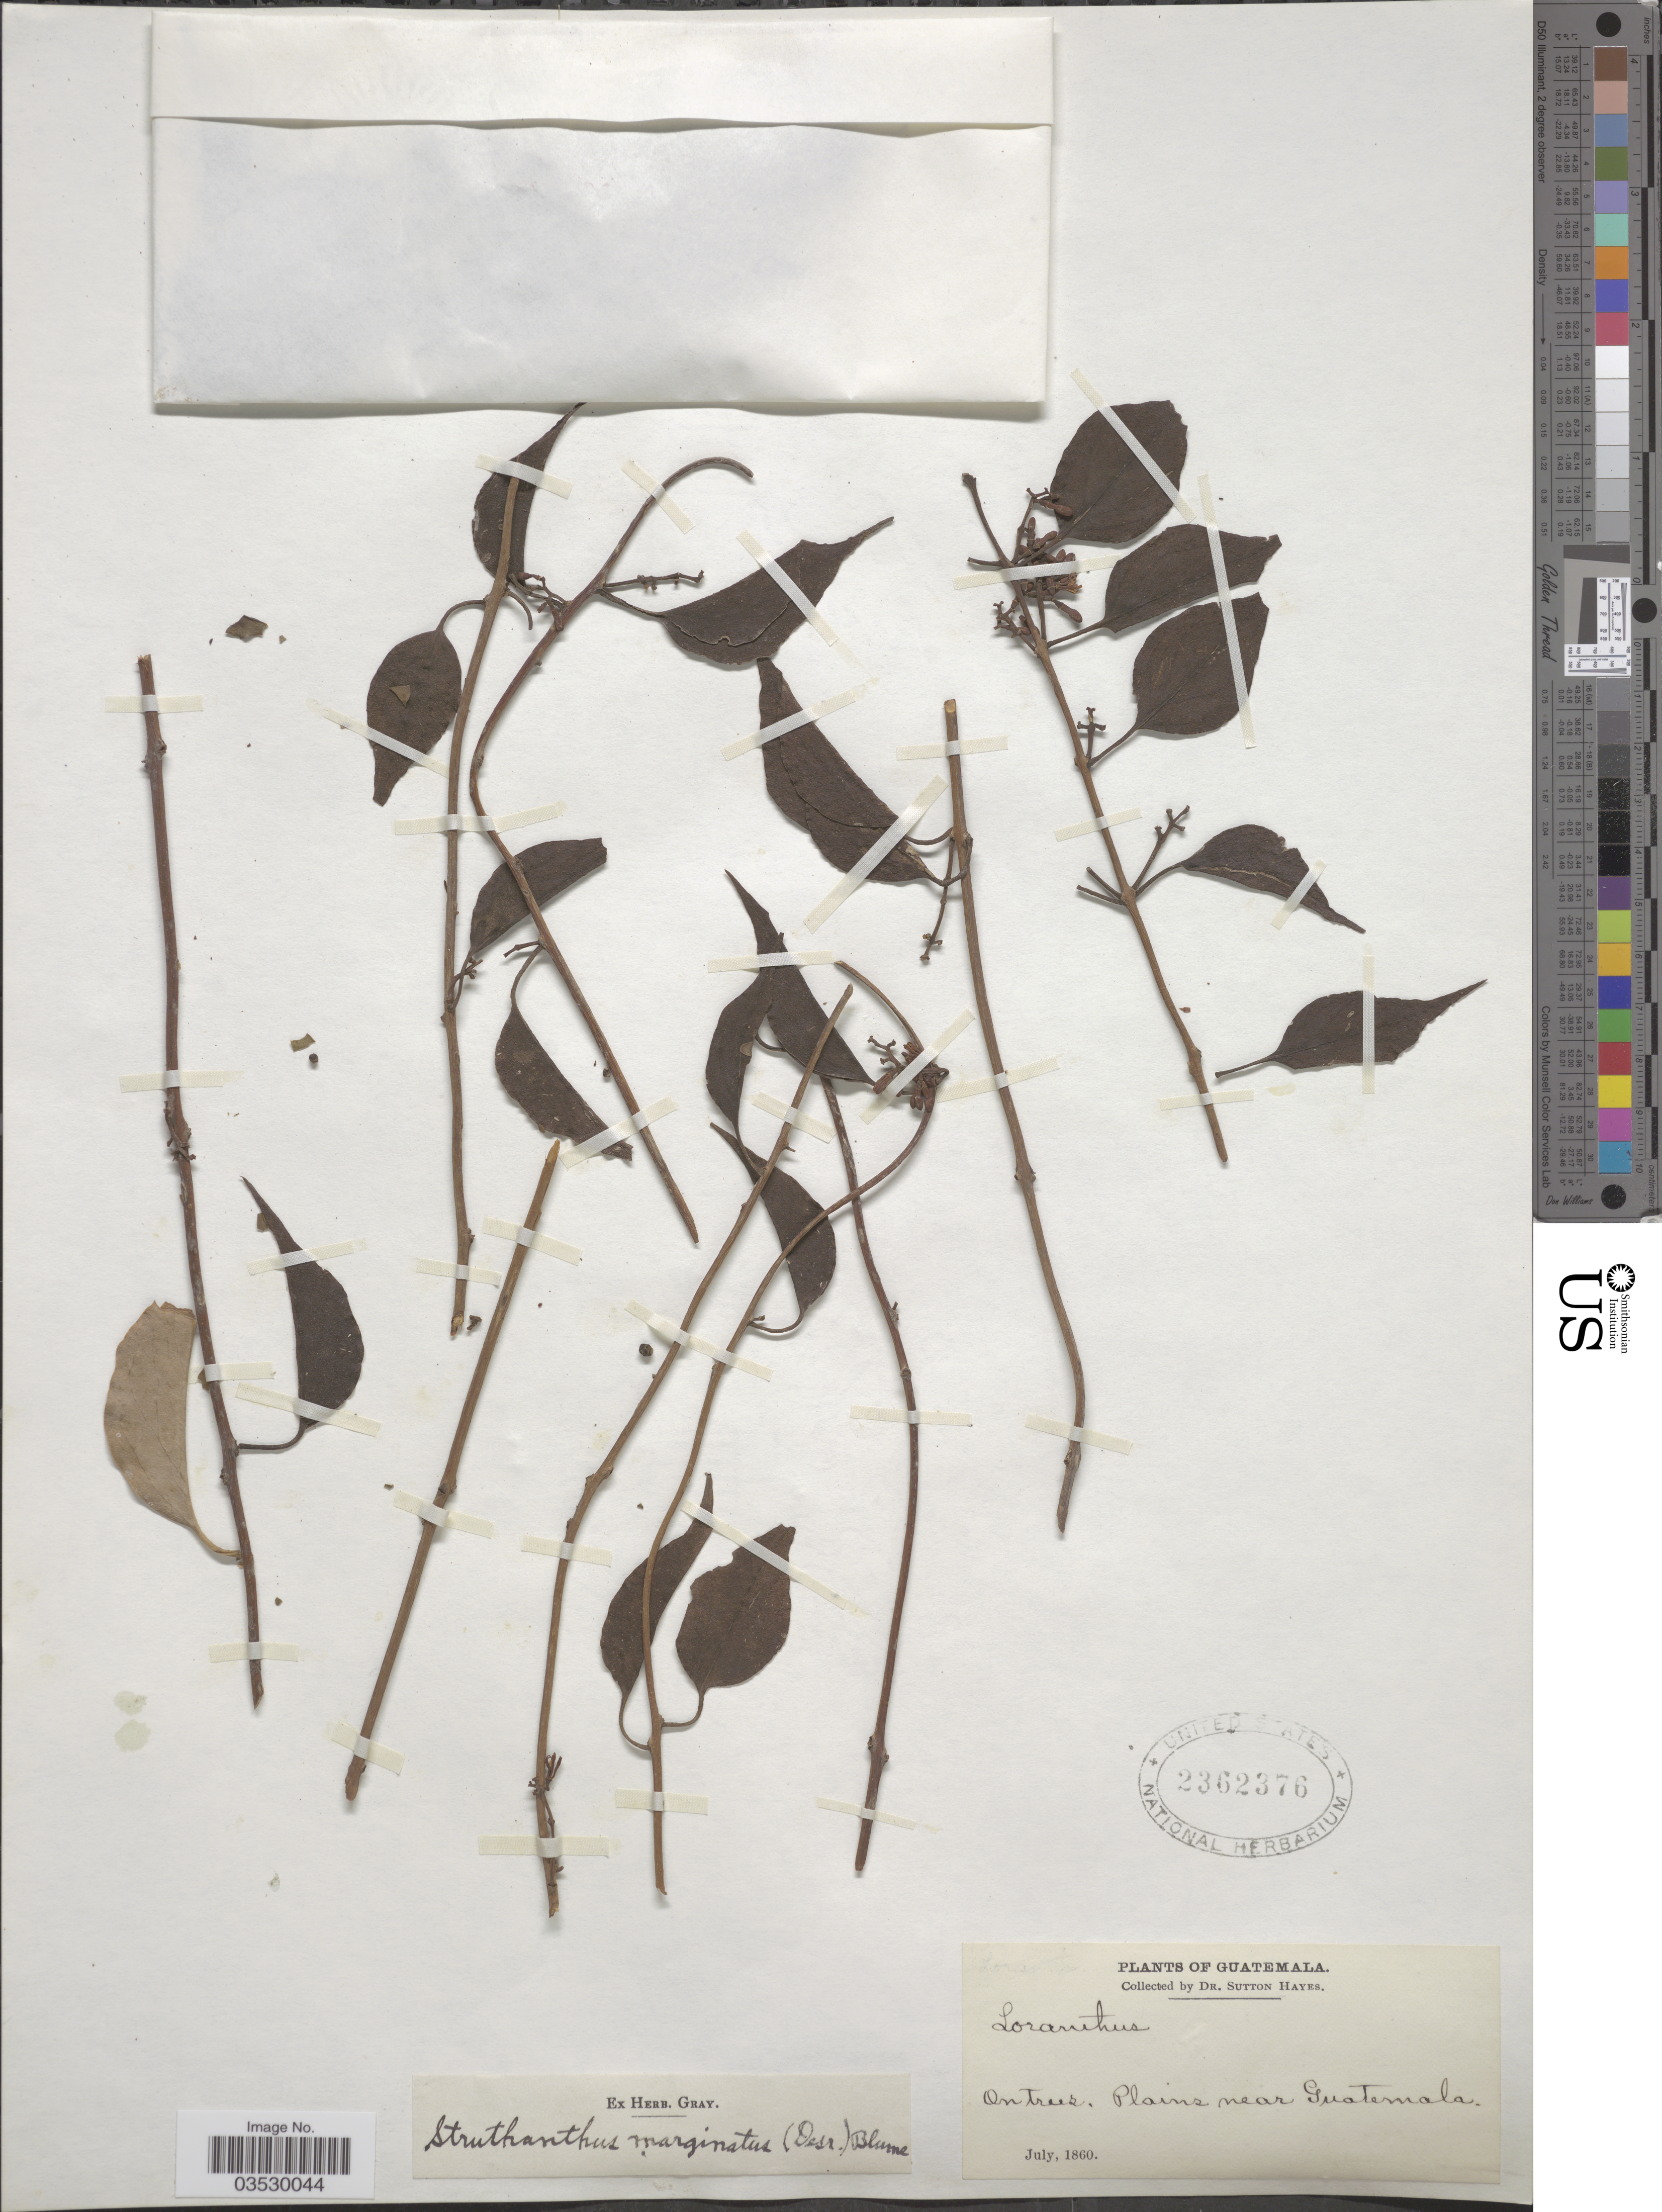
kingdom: Plantae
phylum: Tracheophyta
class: Magnoliopsida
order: Santalales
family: Loranthaceae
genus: Struthanthus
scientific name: Struthanthus marginatus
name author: (Desr.) Blume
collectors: S. Hayes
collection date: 1860-07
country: Guatemala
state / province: Guatemala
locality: Plains near Guatemala.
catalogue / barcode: US 2362376